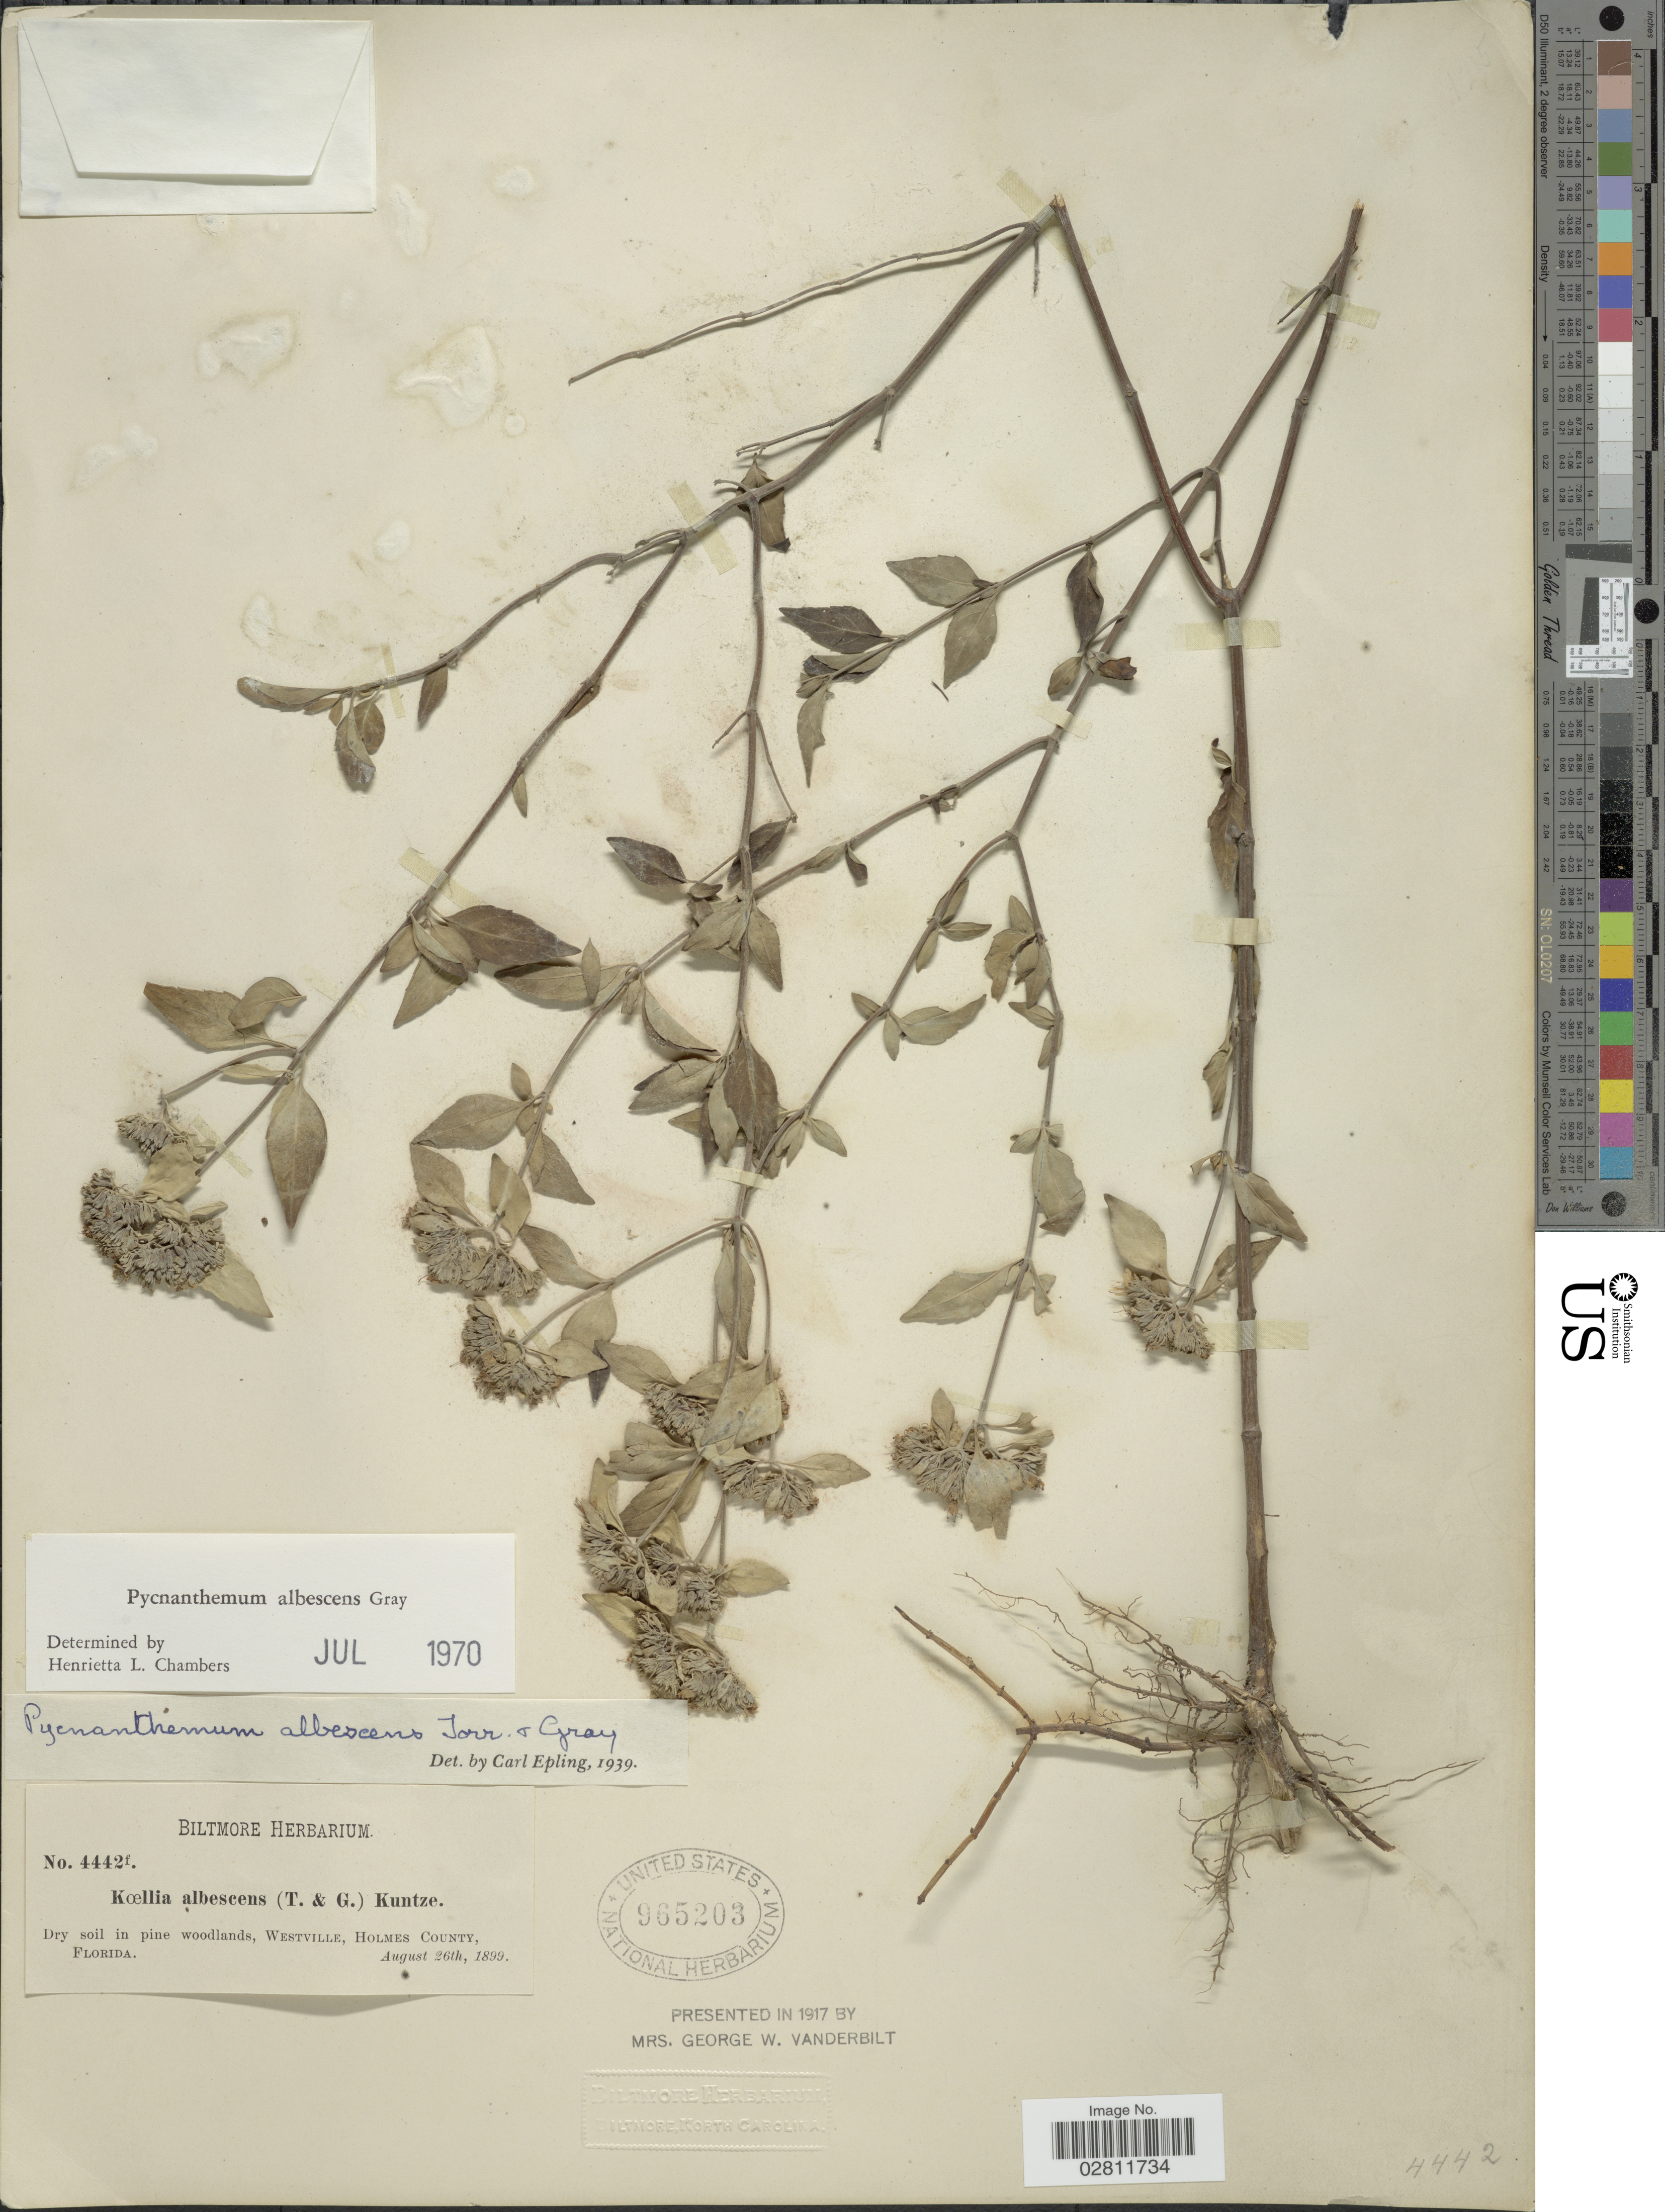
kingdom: Plantae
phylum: Tracheophyta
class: Magnoliopsida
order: Lamiales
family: Lamiaceae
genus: Pycnanthemum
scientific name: Pycnanthemum albescens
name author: Torr. & A. Gray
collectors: ex herb. Biltmore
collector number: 4442f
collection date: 1899-08-26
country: United States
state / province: Florida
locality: Dry soil in pine woodlands, Westville, Holmes County.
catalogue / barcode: US 965203